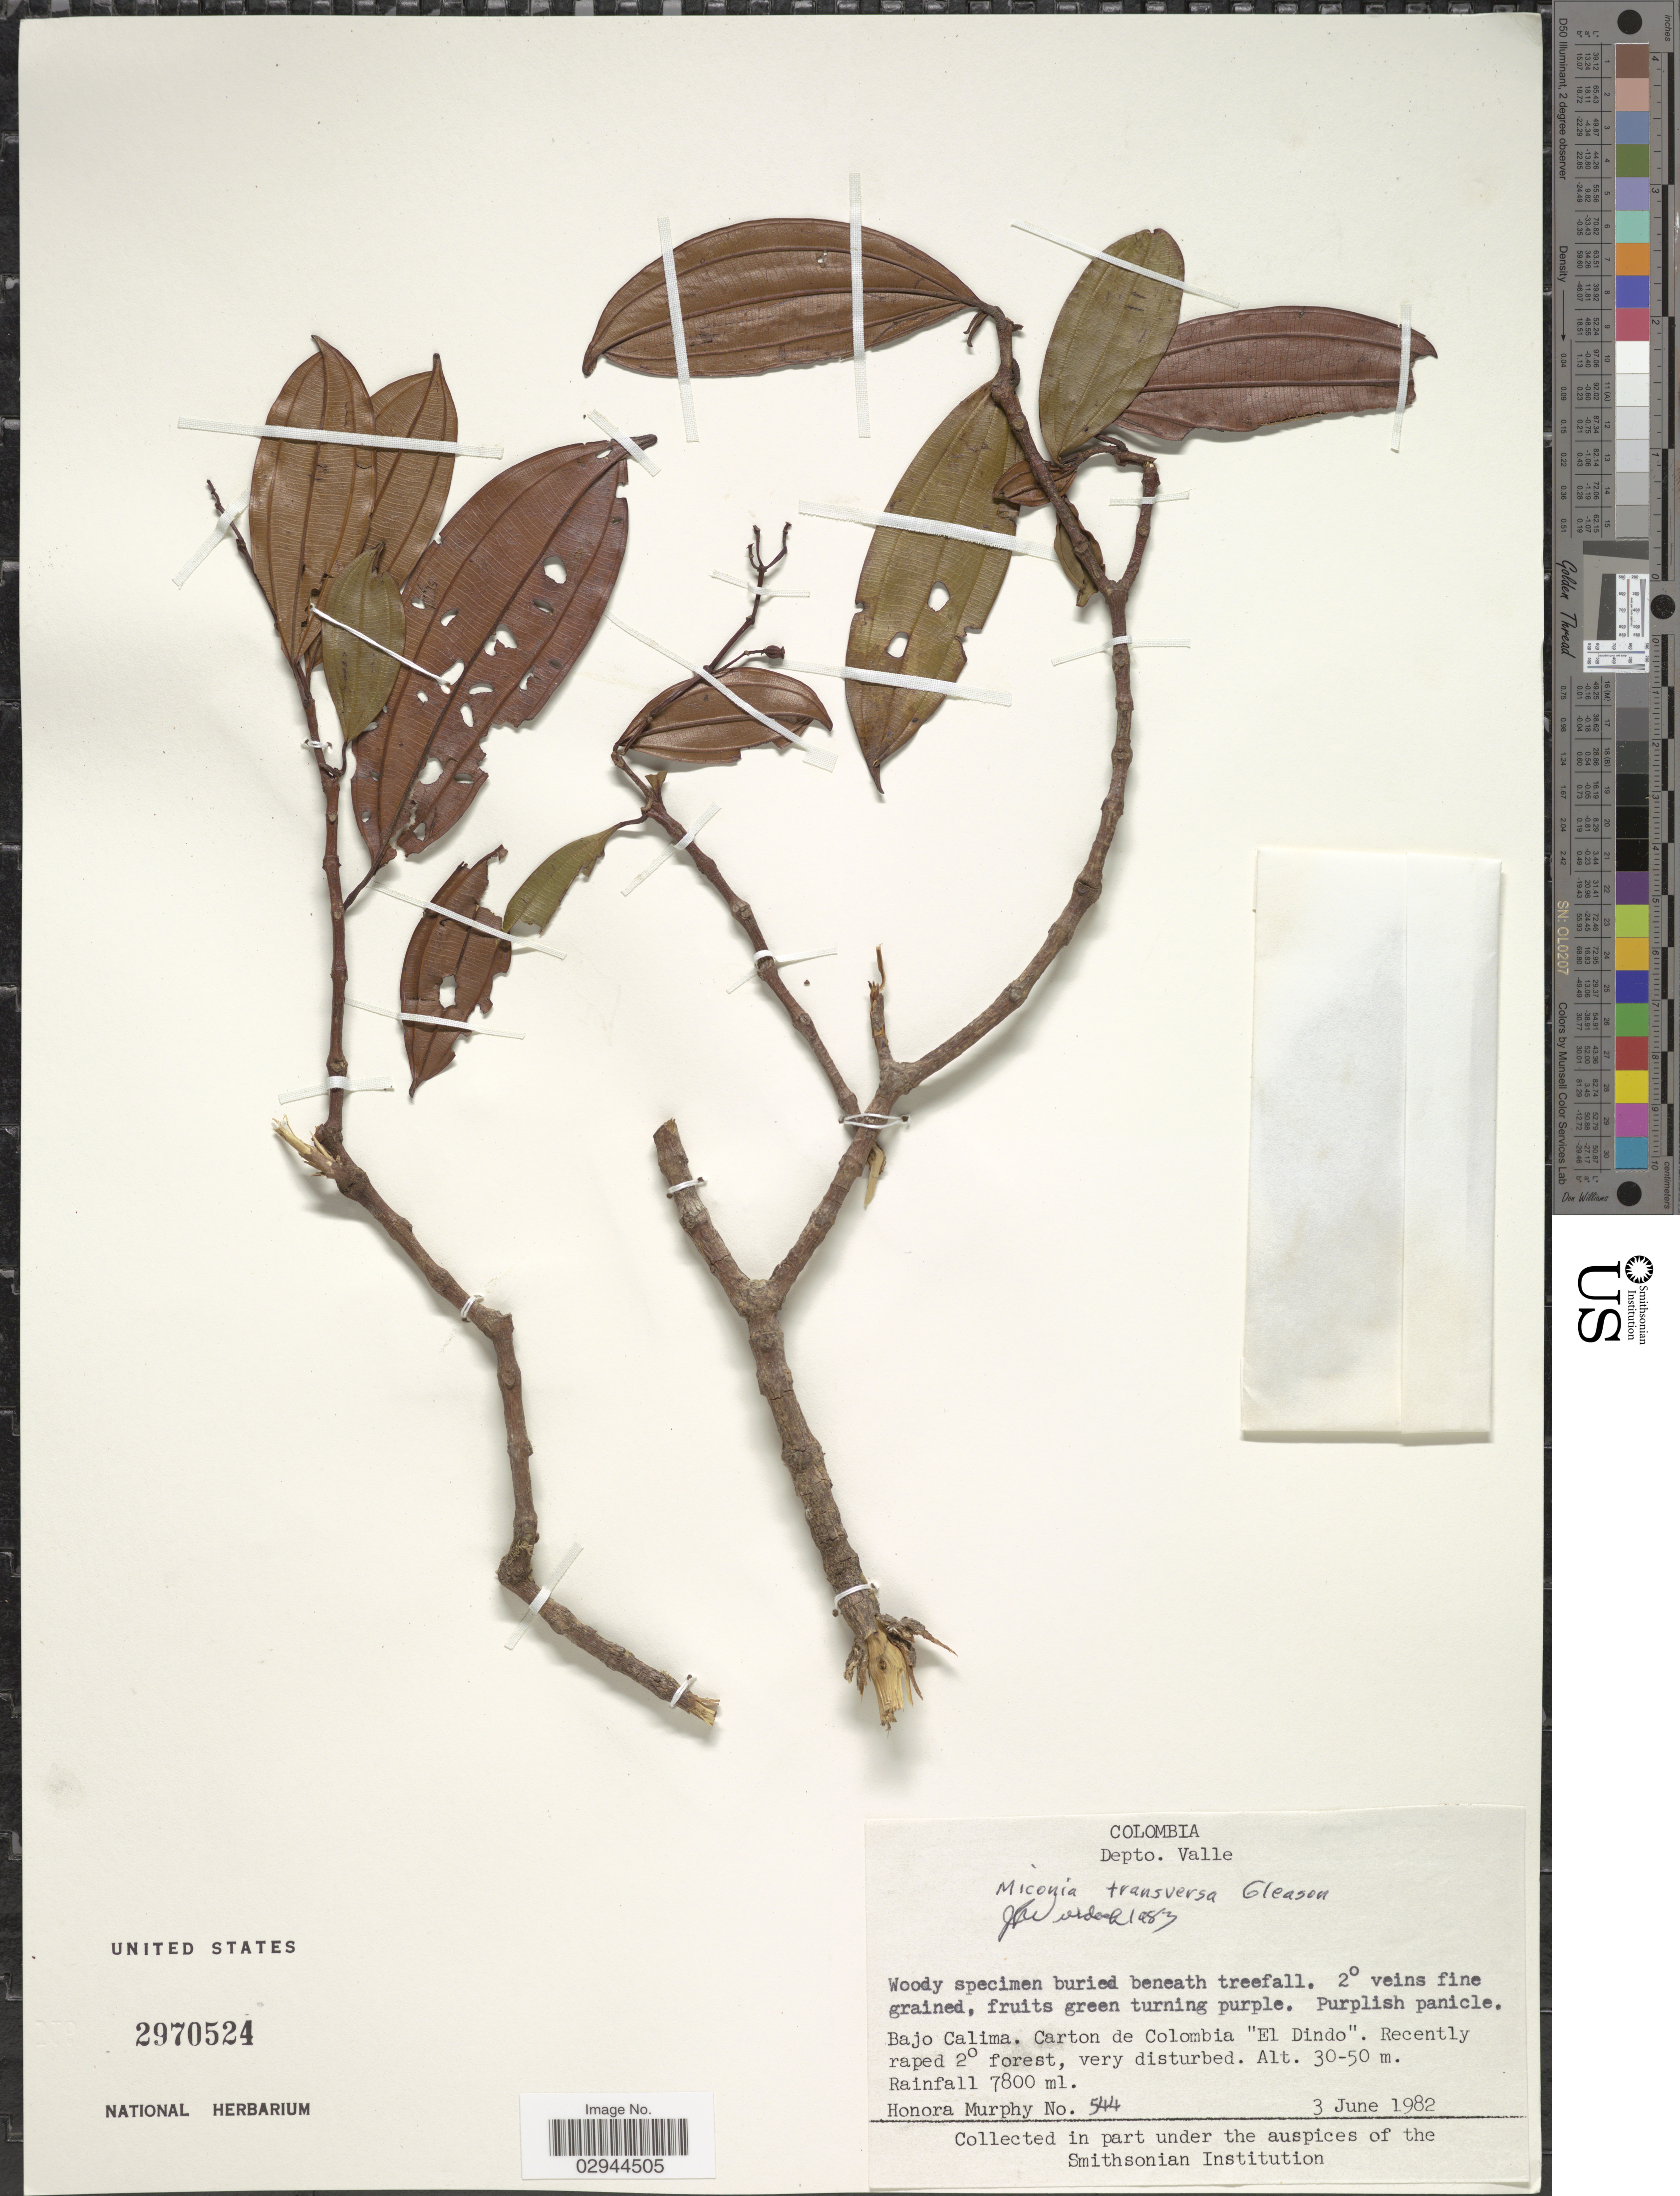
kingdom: Plantae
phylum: Tracheophyta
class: Magnoliopsida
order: Myrtales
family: Melastomataceae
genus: Miconia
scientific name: Miconia transversa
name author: Gleason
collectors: H. Murphy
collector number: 955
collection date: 1982-06-03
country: Colombia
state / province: Valle del Cauca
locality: Depto. Valle, Bajo Calima, Carton de Colombia "El Dindo".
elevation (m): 30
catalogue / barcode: US 2970524